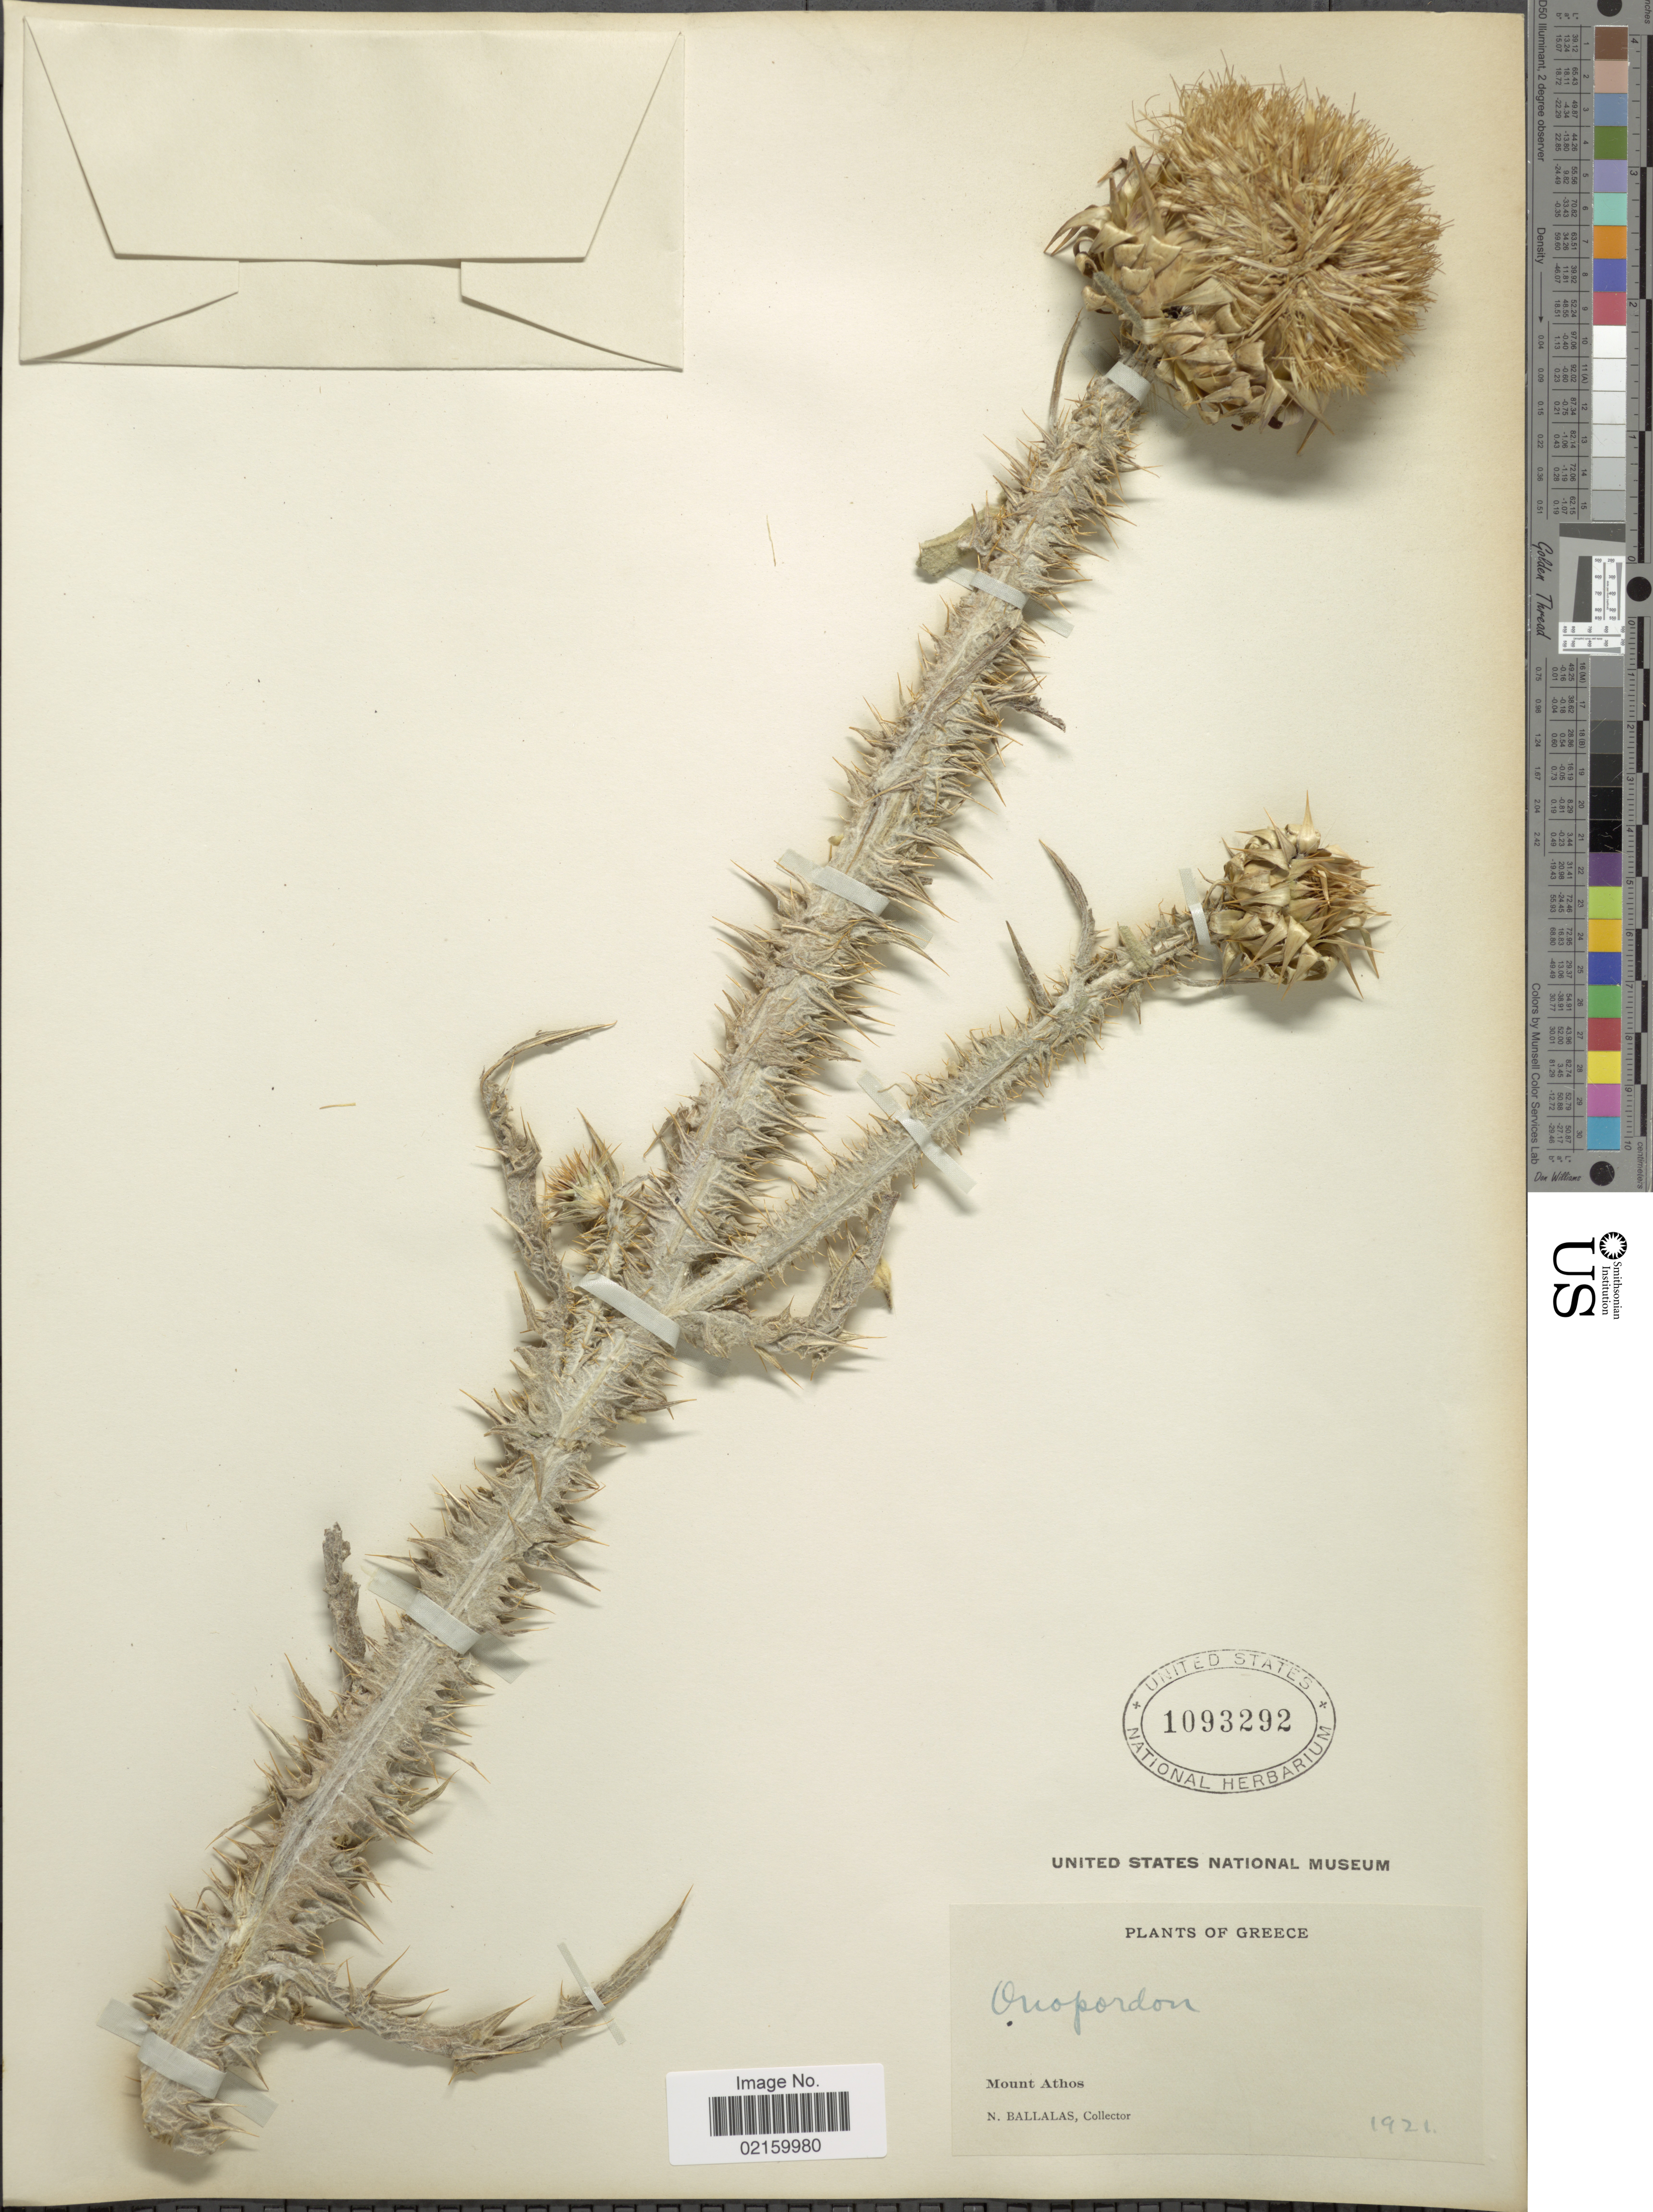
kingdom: Plantae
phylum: Tracheophyta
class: Magnoliopsida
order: Asterales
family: Asteraceae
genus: Onopordum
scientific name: Onopordum sp.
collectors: N. Ballalas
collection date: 1921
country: Greece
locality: Mount Athos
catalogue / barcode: US 1093292